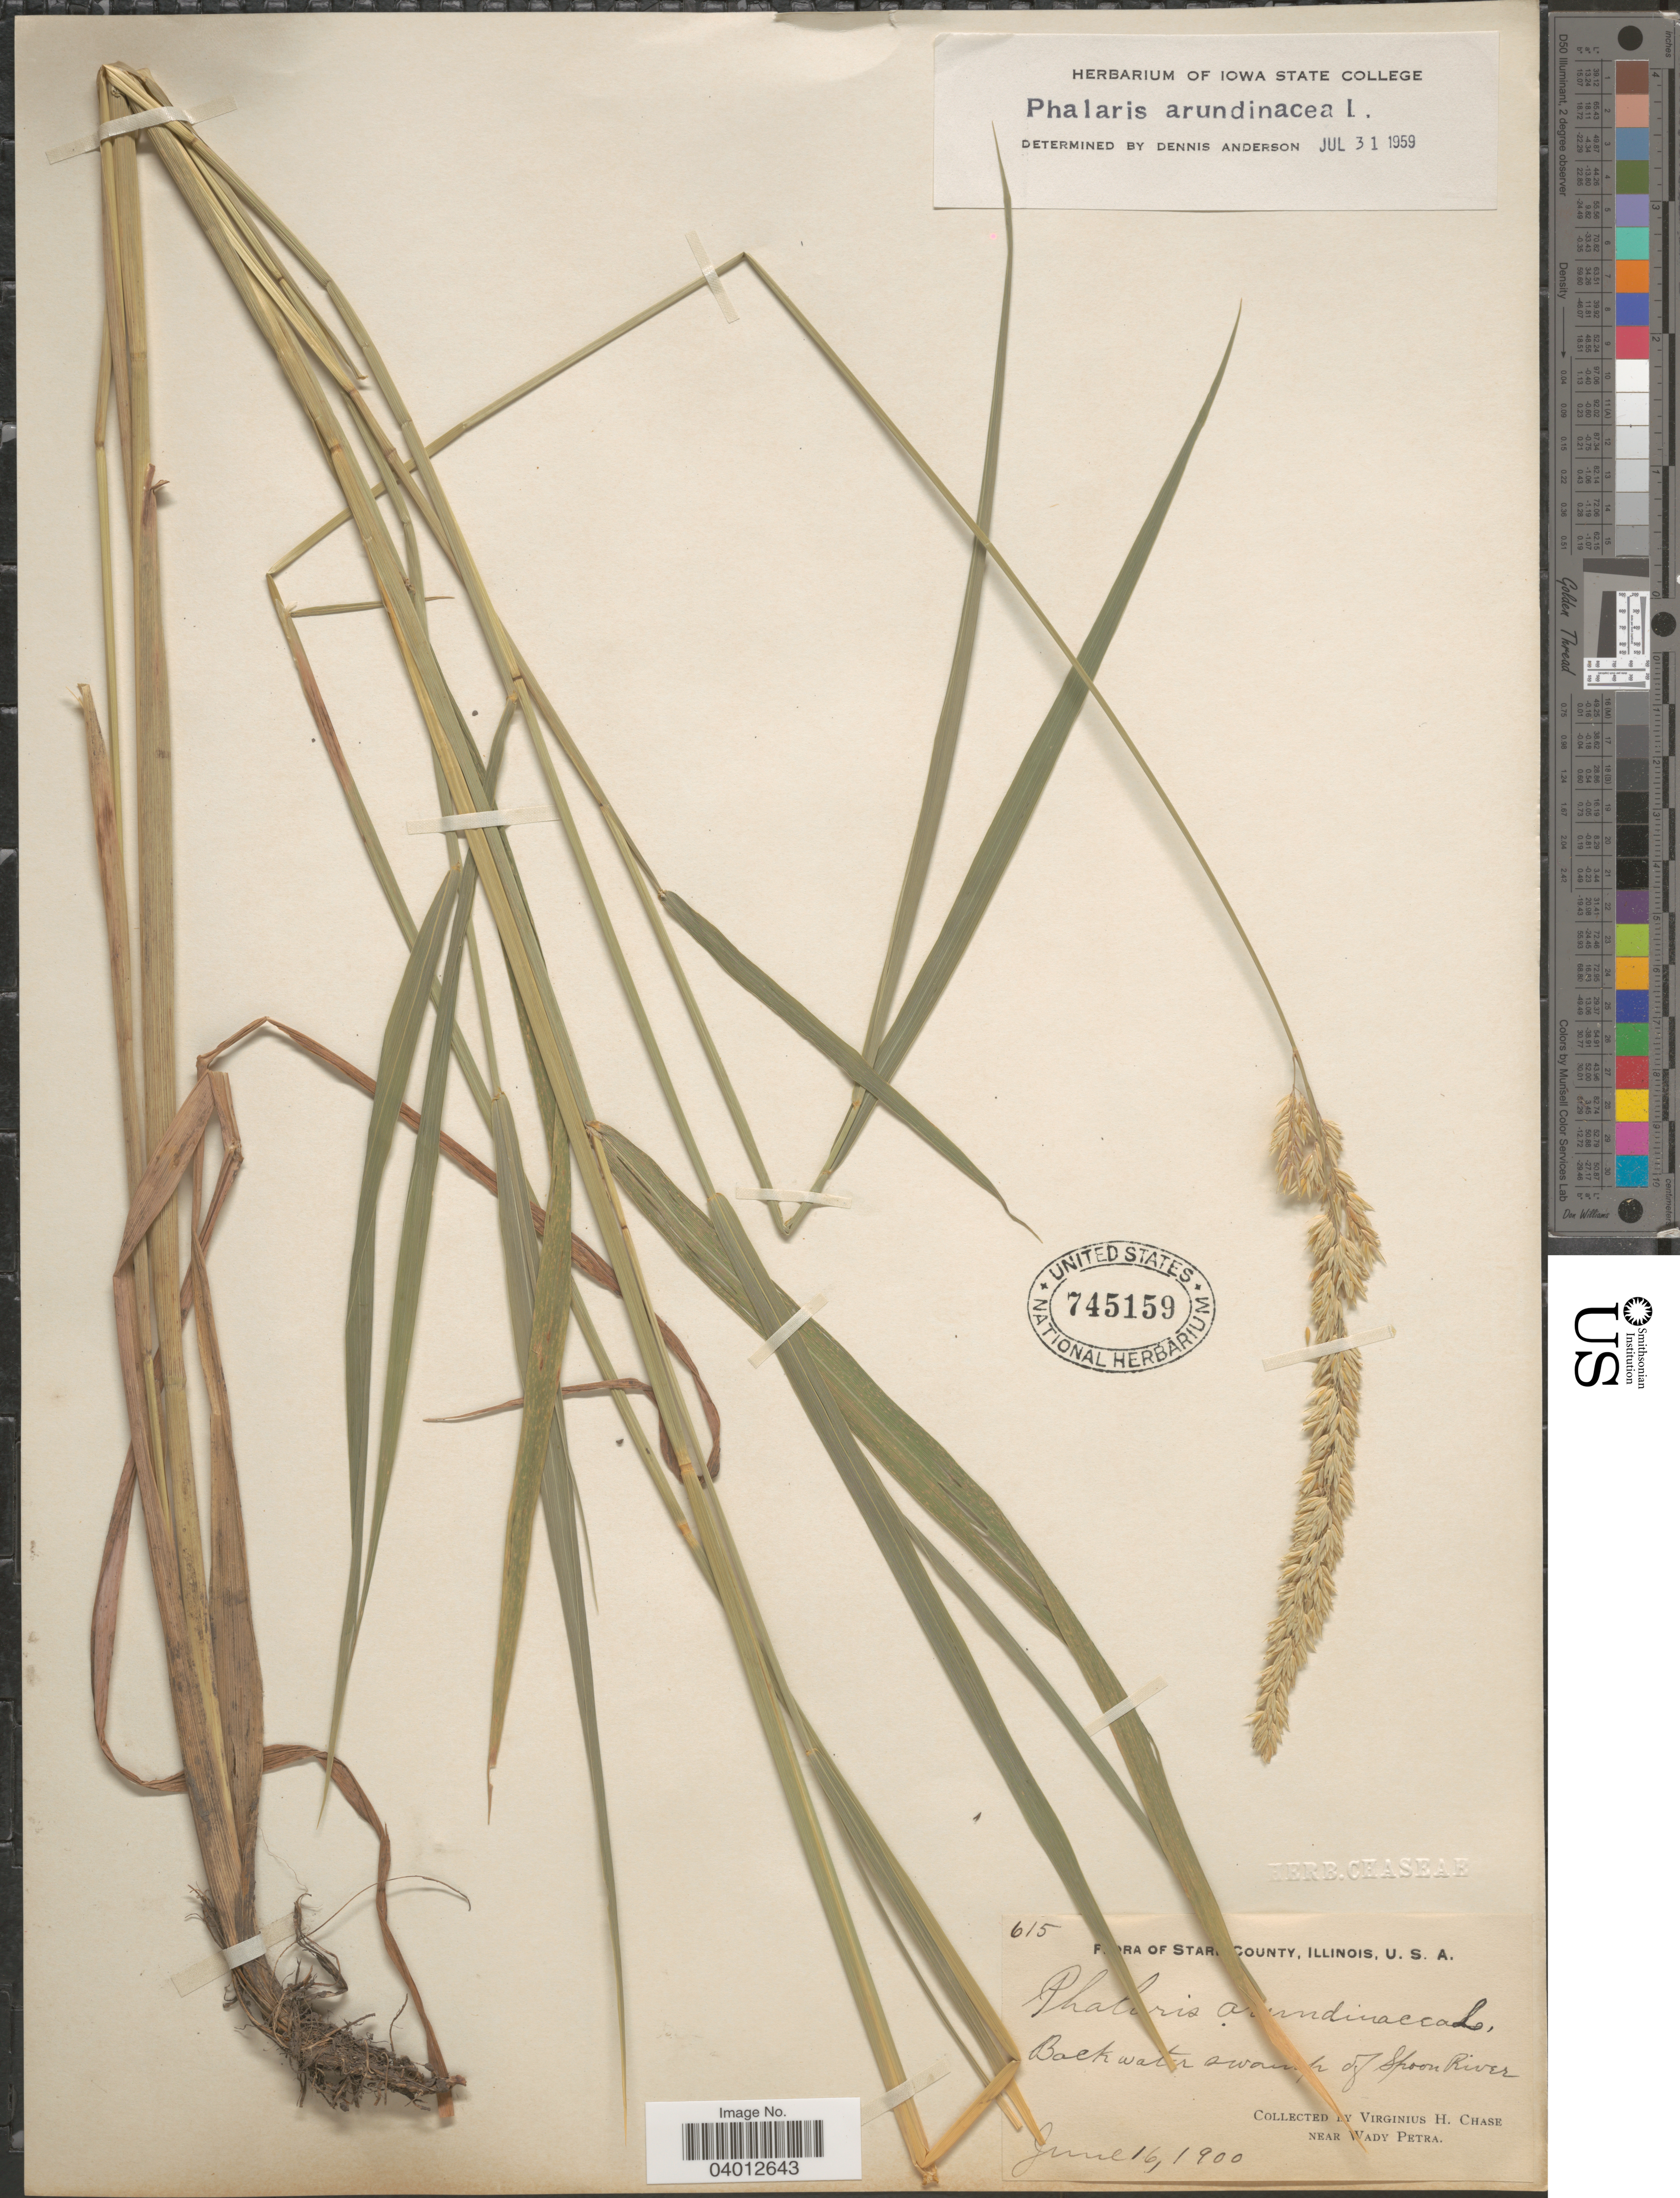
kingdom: Plantae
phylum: Tracheophyta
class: Liliopsida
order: Poales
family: Poaceae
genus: Phalaris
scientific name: Phalaris arundinacea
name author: L.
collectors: V. H. Chase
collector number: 615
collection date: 1900-06-16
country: United States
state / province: Illinois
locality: Stark County. Black water swamp of Spoon River.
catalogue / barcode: US 745159